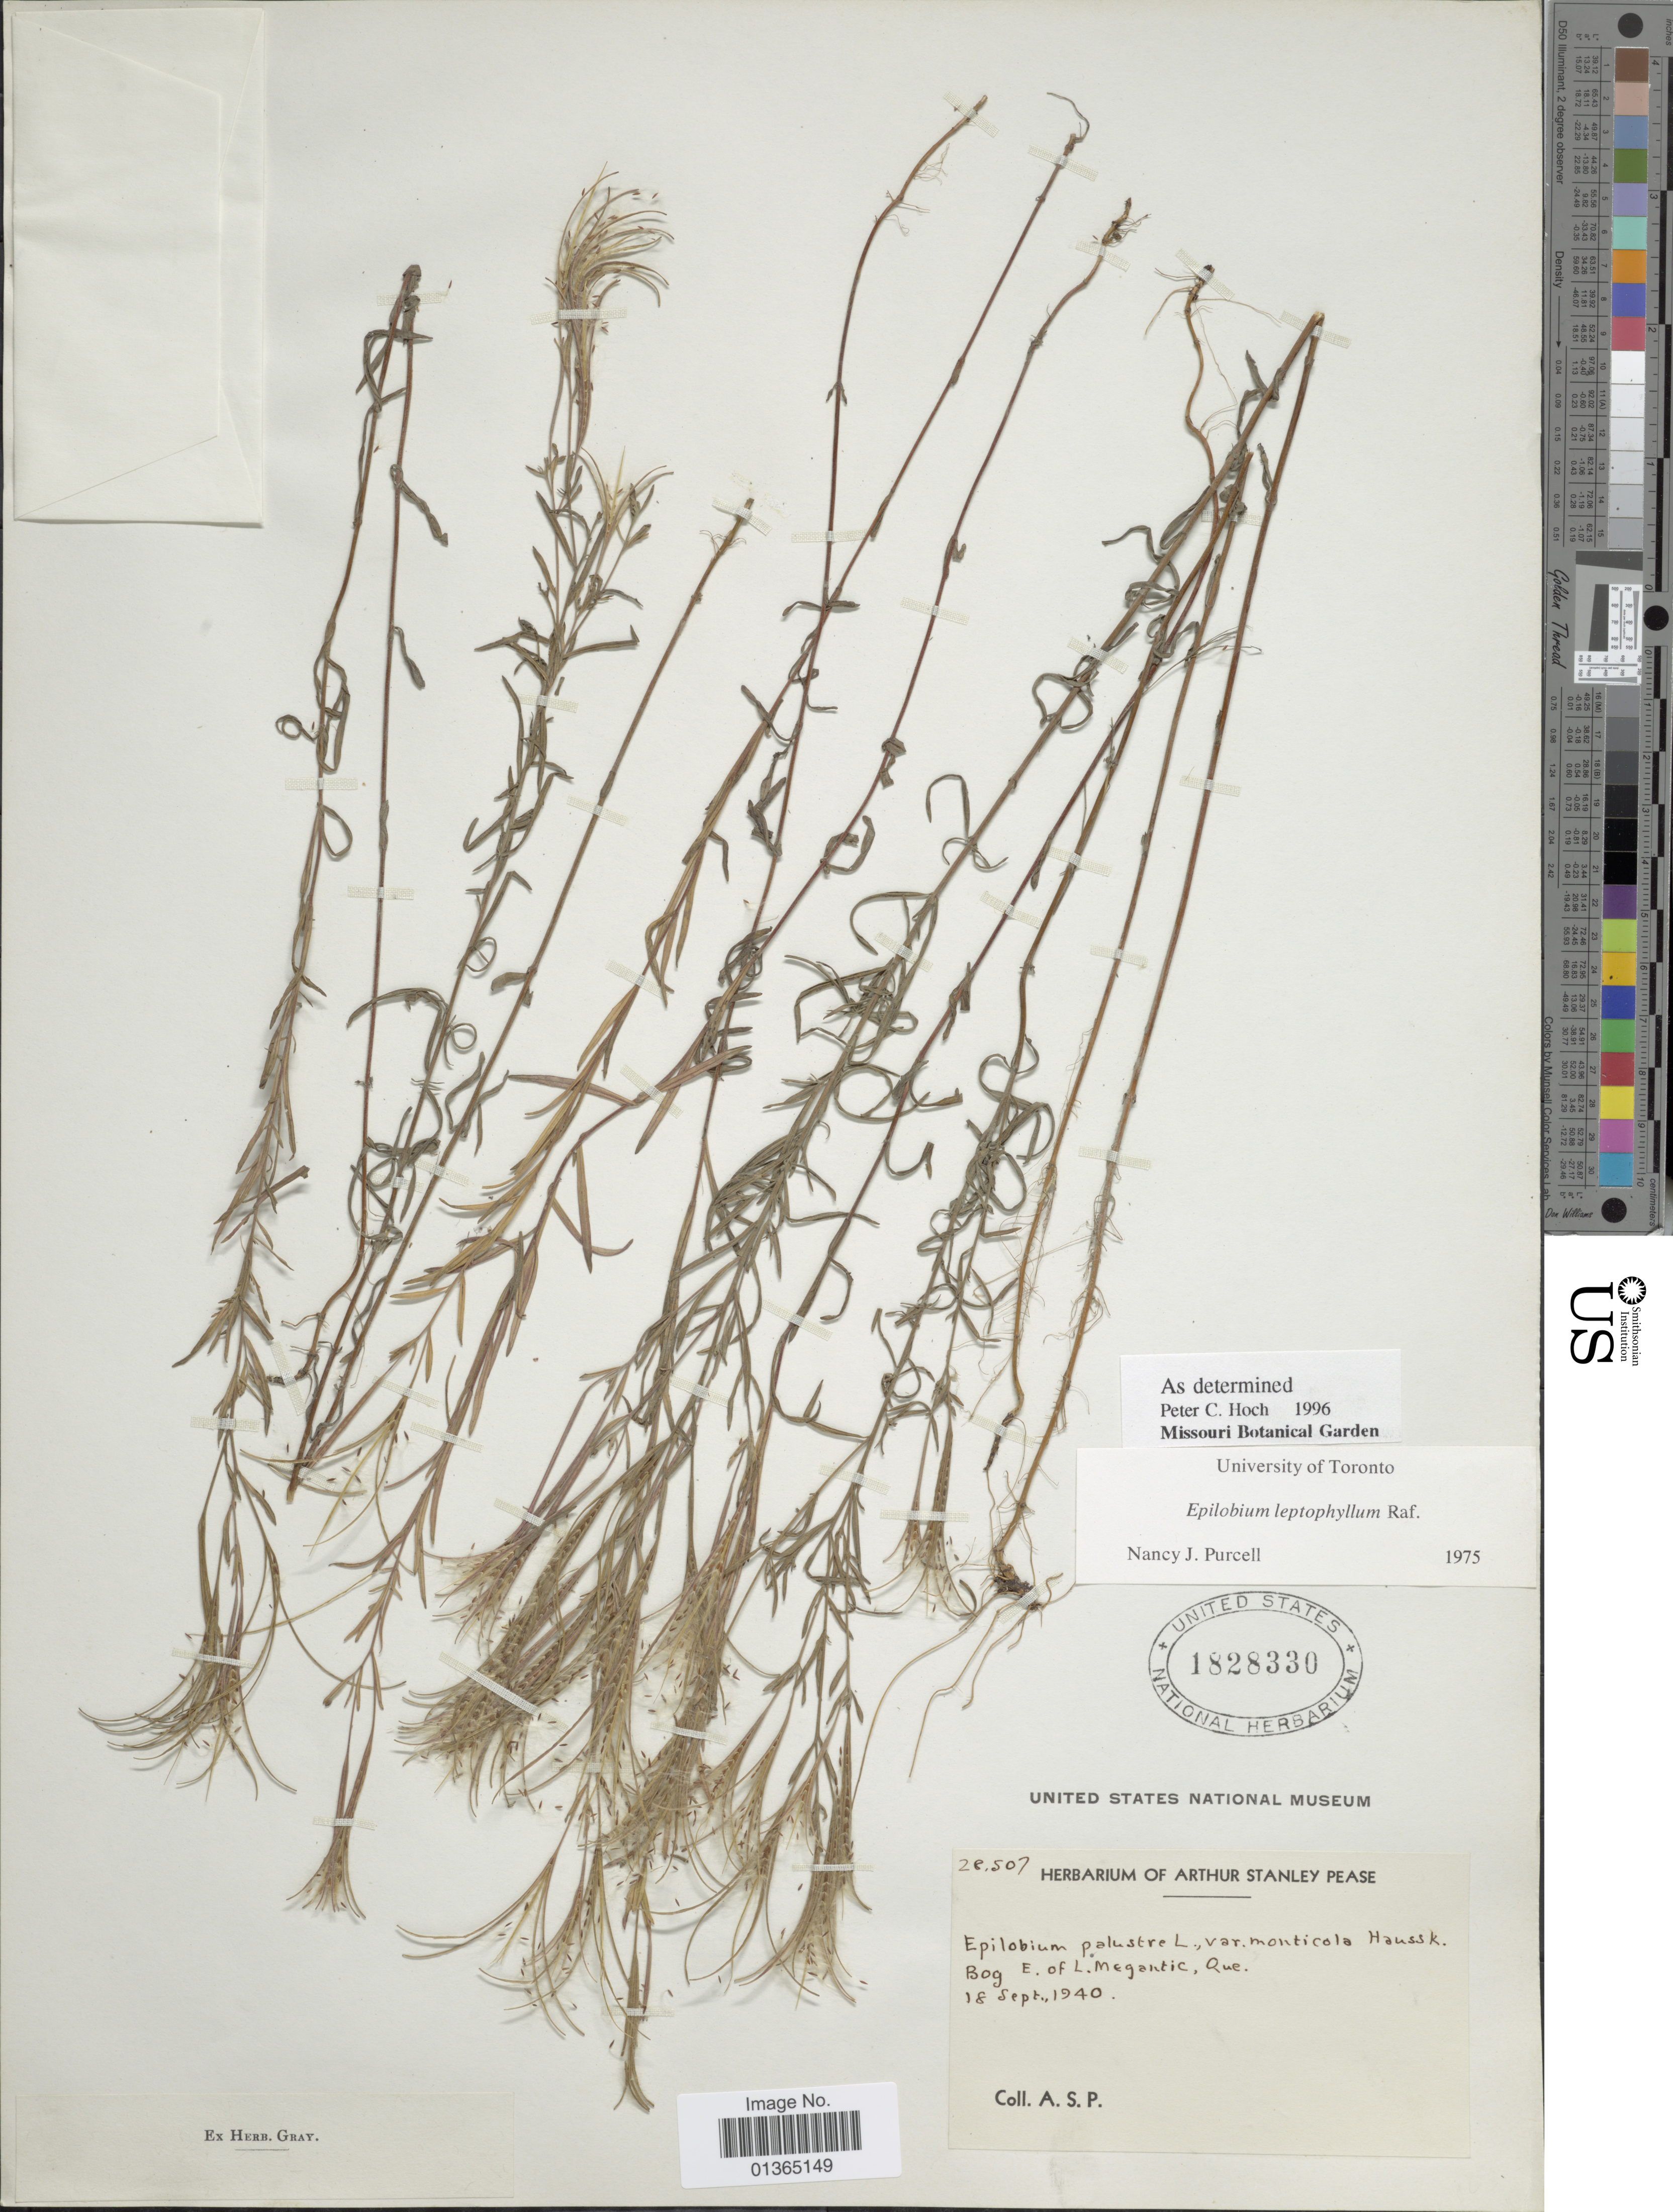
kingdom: Plantae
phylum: Tracheophyta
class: Magnoliopsida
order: Myrtales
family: Onagraceae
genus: Epilobium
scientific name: Epilobium leptophyllum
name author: Raf.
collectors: A. S. Pease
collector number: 2e507*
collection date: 1940-09-18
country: Canada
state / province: Quebec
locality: Bog E. of L. Megantic.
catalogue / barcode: US 1828330